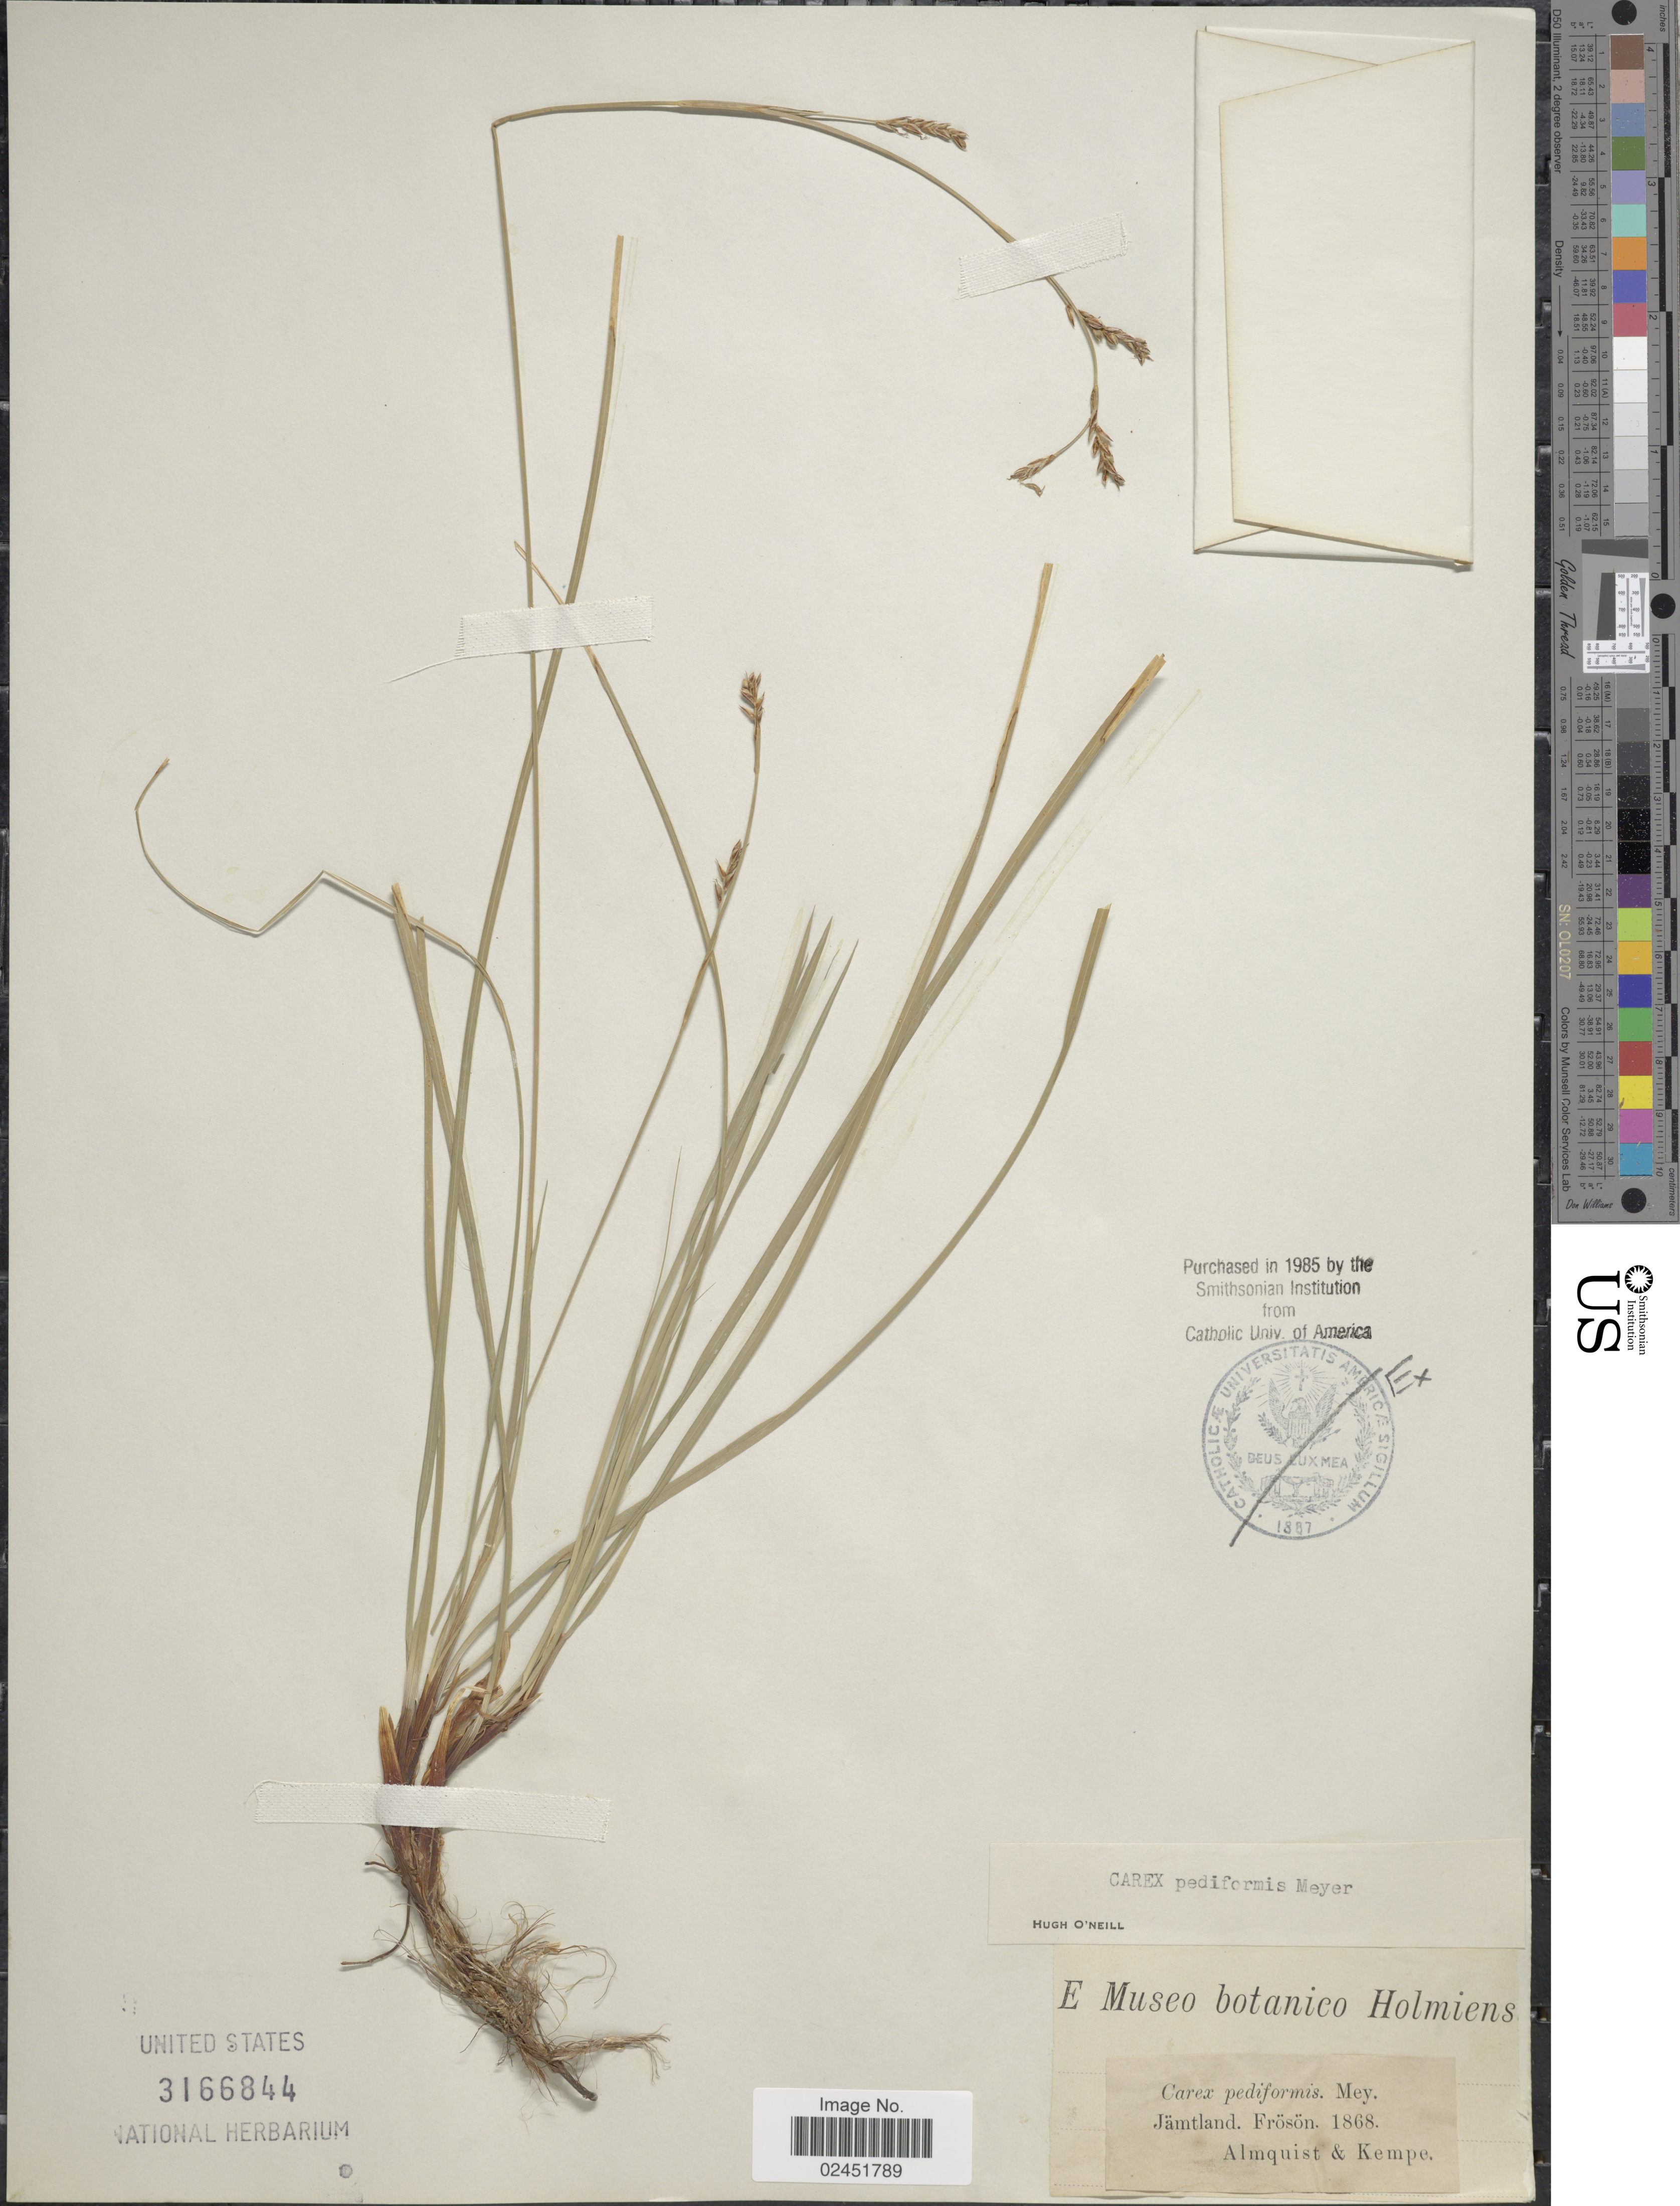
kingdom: Plantae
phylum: Tracheophyta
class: Liliopsida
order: Poales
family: Cyperaceae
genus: Carex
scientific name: Carex pediformis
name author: C.A. Mey.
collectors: Almquist & Kempe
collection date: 1868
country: Sweden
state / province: Jämtland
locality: Jamtland. Froson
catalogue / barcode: US 3166844